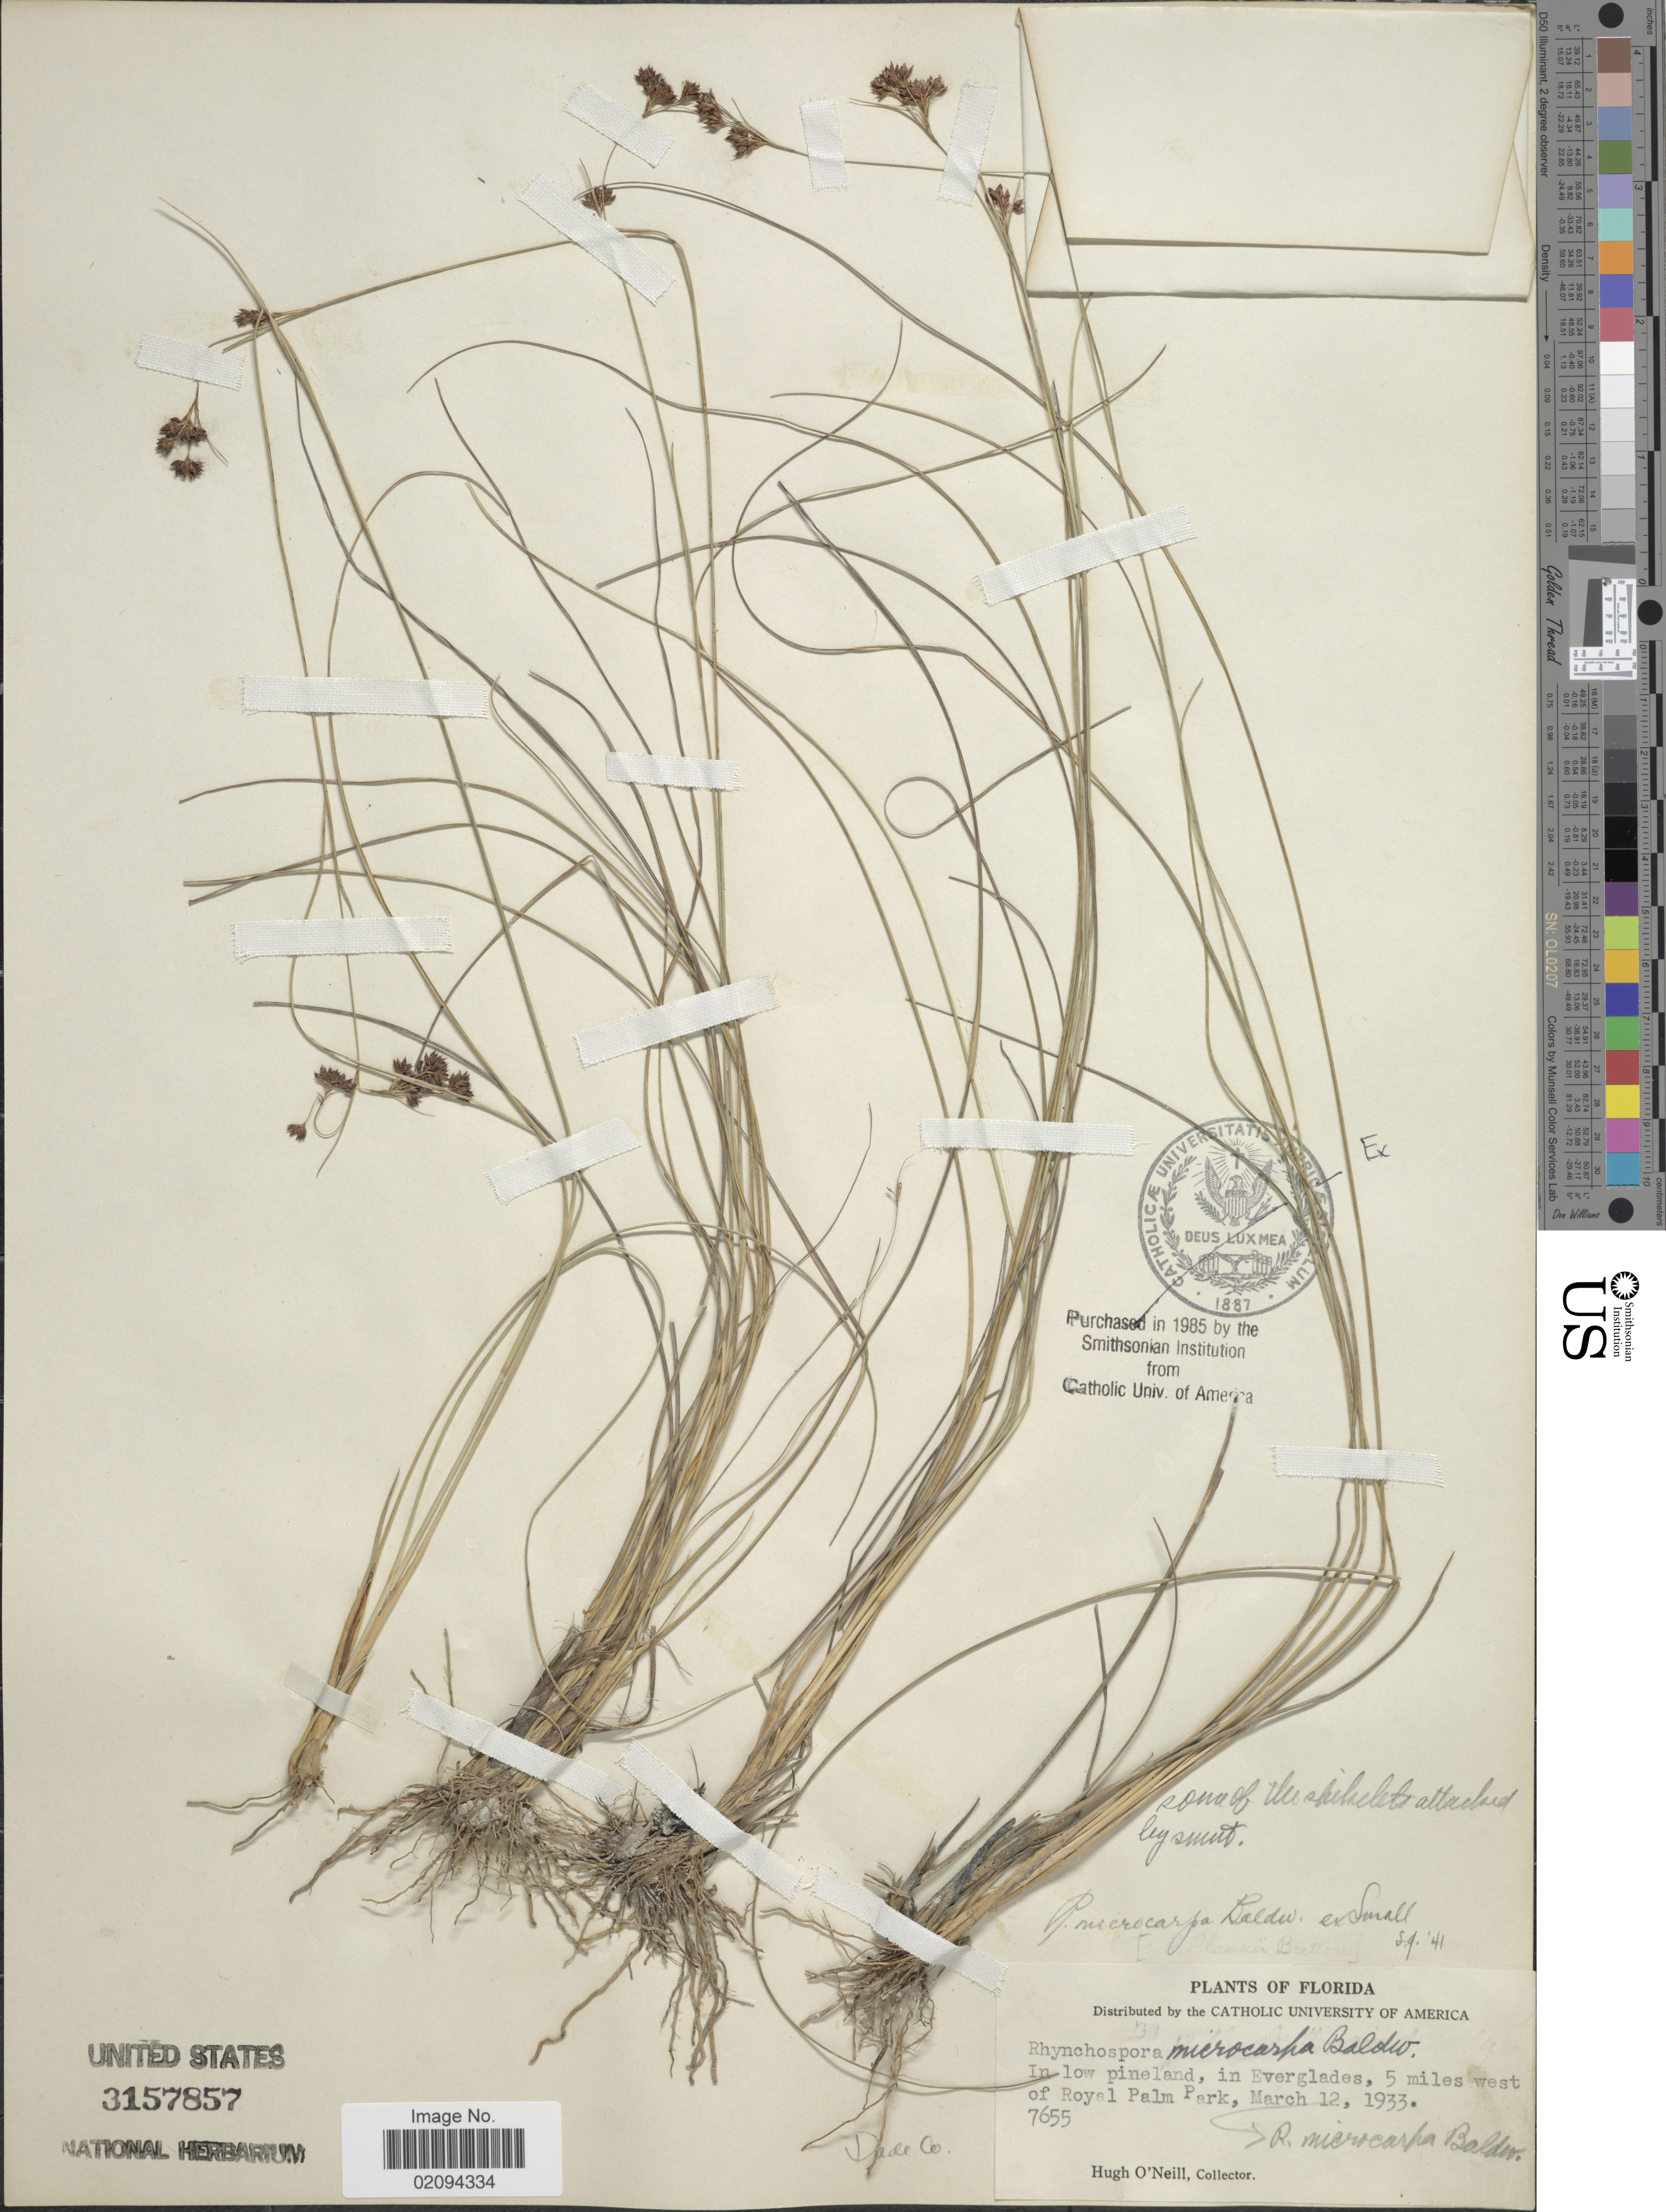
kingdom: Plantae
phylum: Tracheophyta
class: Liliopsida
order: Poales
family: Cyperaceae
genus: Rhynchospora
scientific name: Rhynchospora microcarpa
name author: Baldwin ex A. Gray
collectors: H. O'Neill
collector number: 7655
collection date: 1933-03-12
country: United States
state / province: Florida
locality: In low pineland, in Everglades, 5 miles west of Royal Palm Park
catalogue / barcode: US 3157857